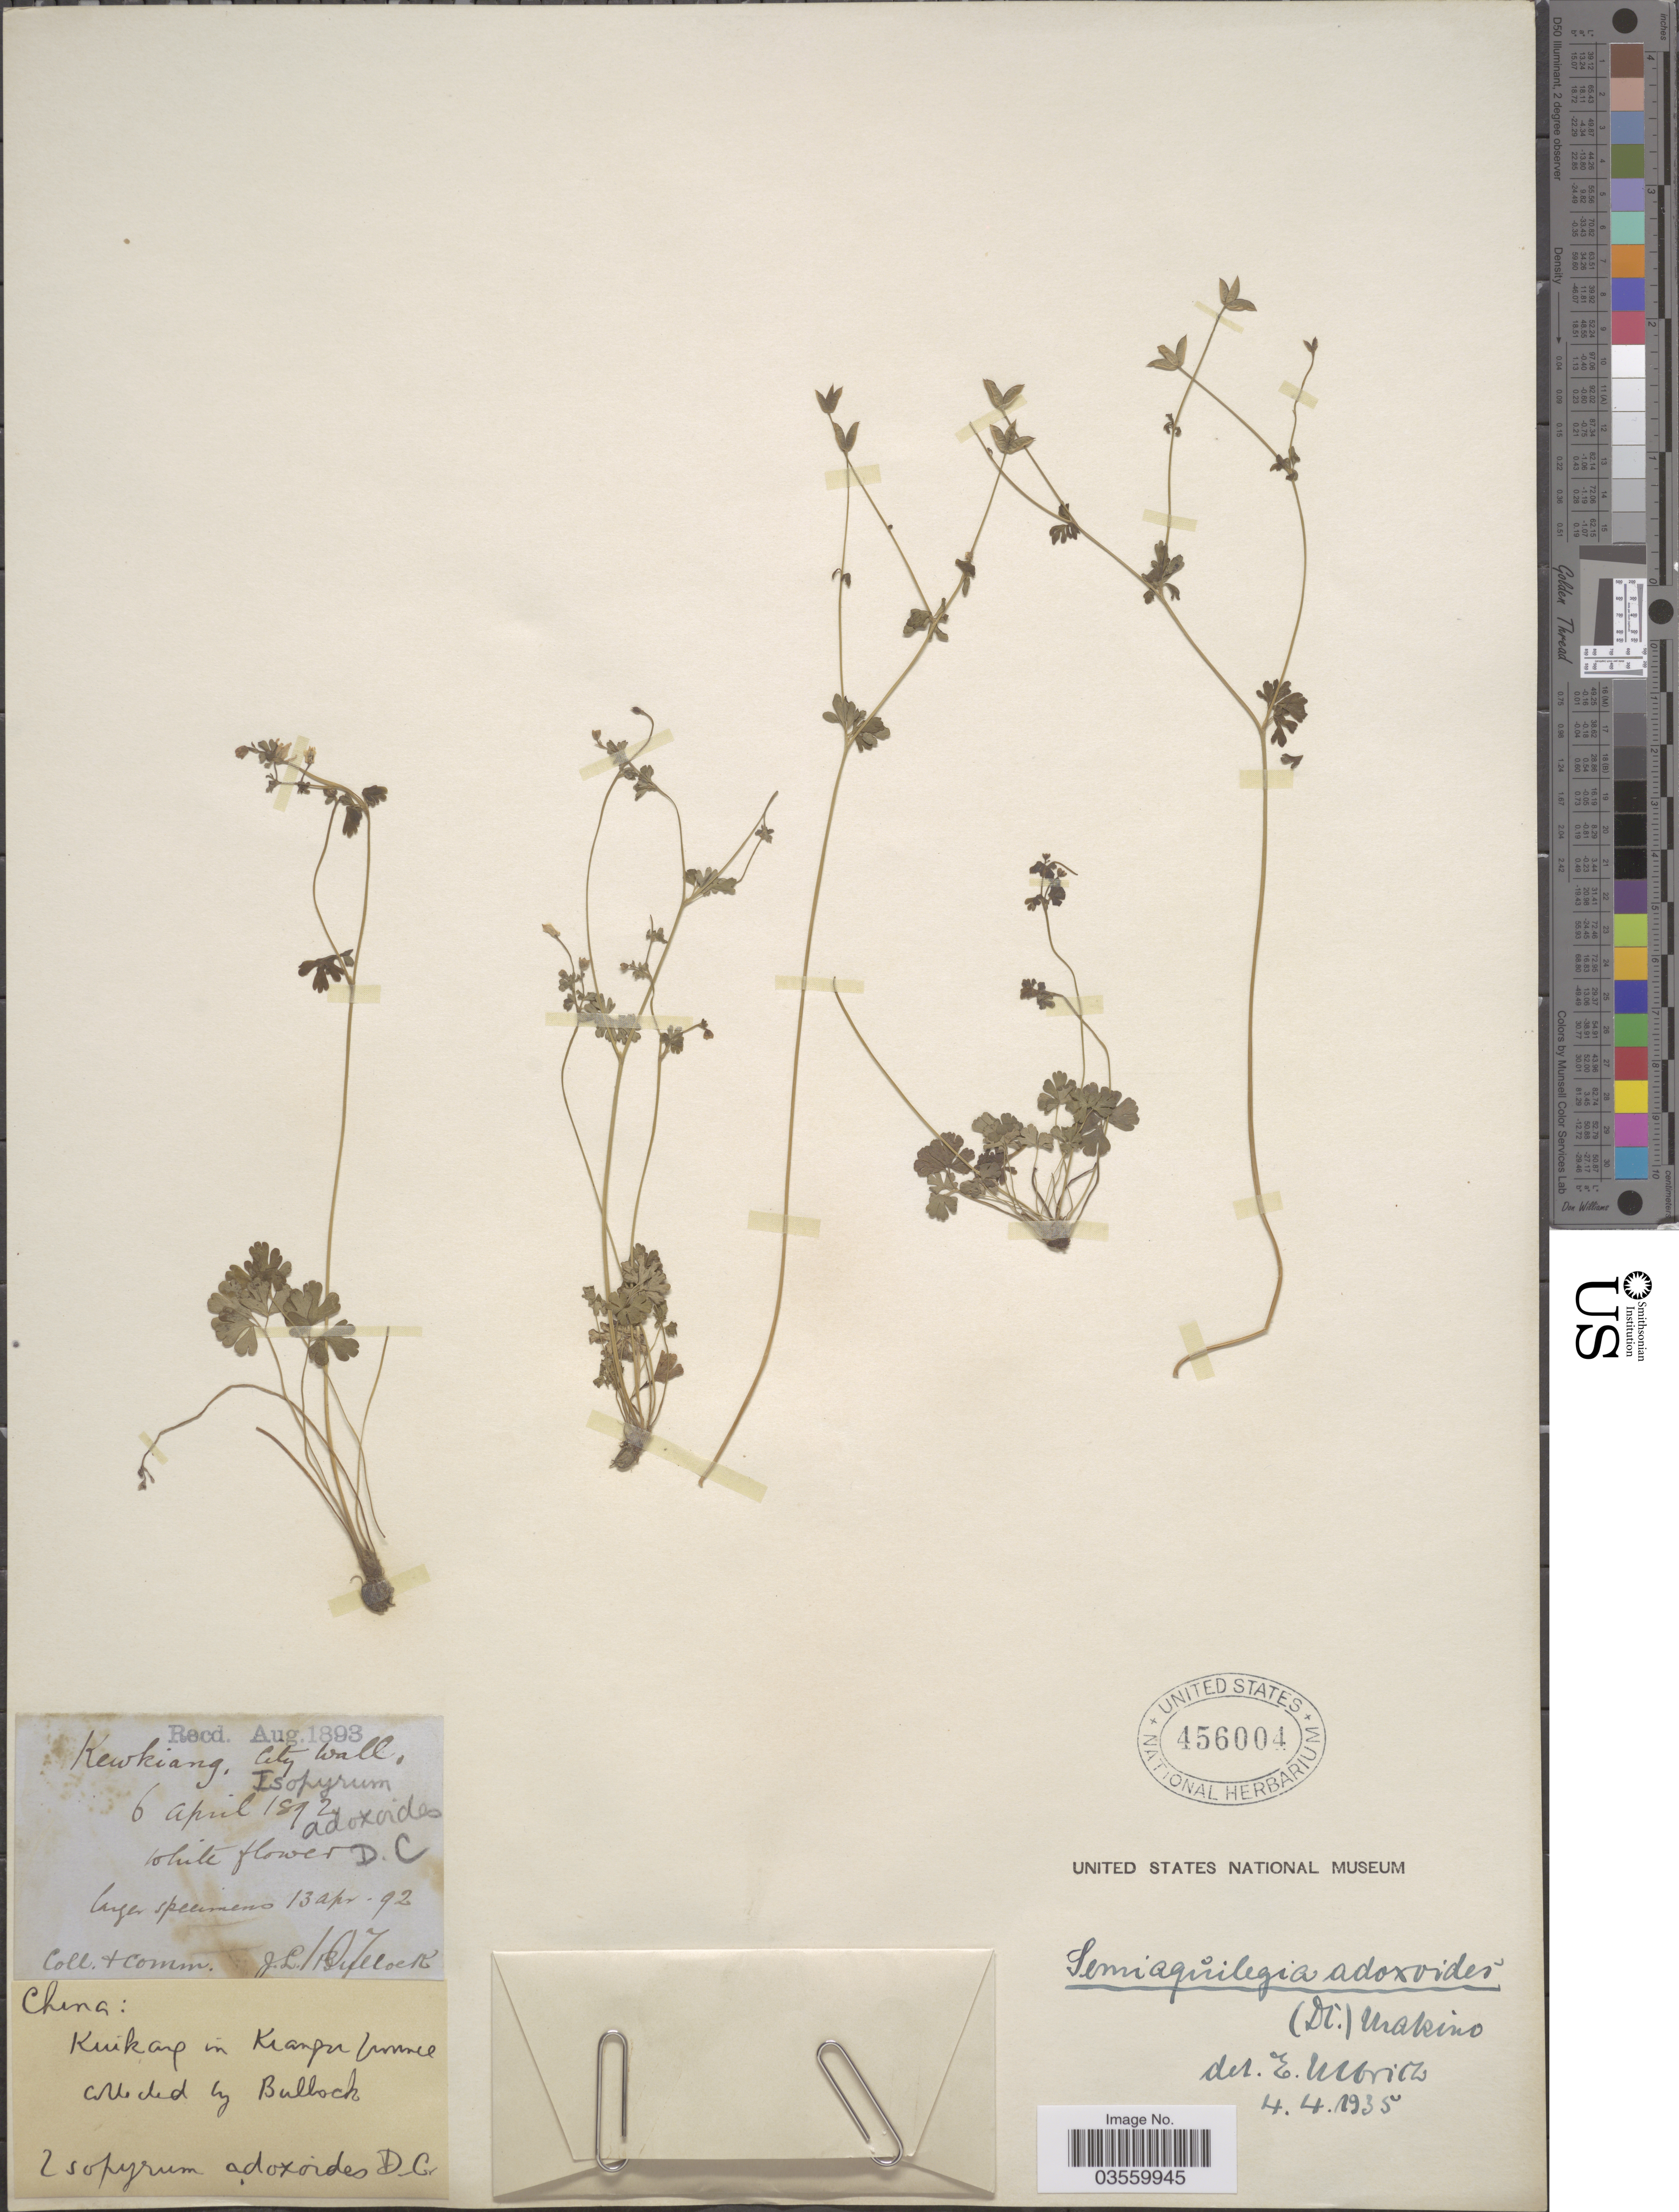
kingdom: Plantae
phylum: Tracheophyta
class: Magnoliopsida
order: Ranunculales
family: Ranunculaceae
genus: Semiaquilegia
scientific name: Semiaquilegia adoxoides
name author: (DC.) Makino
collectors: J. Bullock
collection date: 1892-04-06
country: China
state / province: Jiangsu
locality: Kewkiang City wall. Kuikang in Kiangsu Province.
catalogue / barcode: US 456004